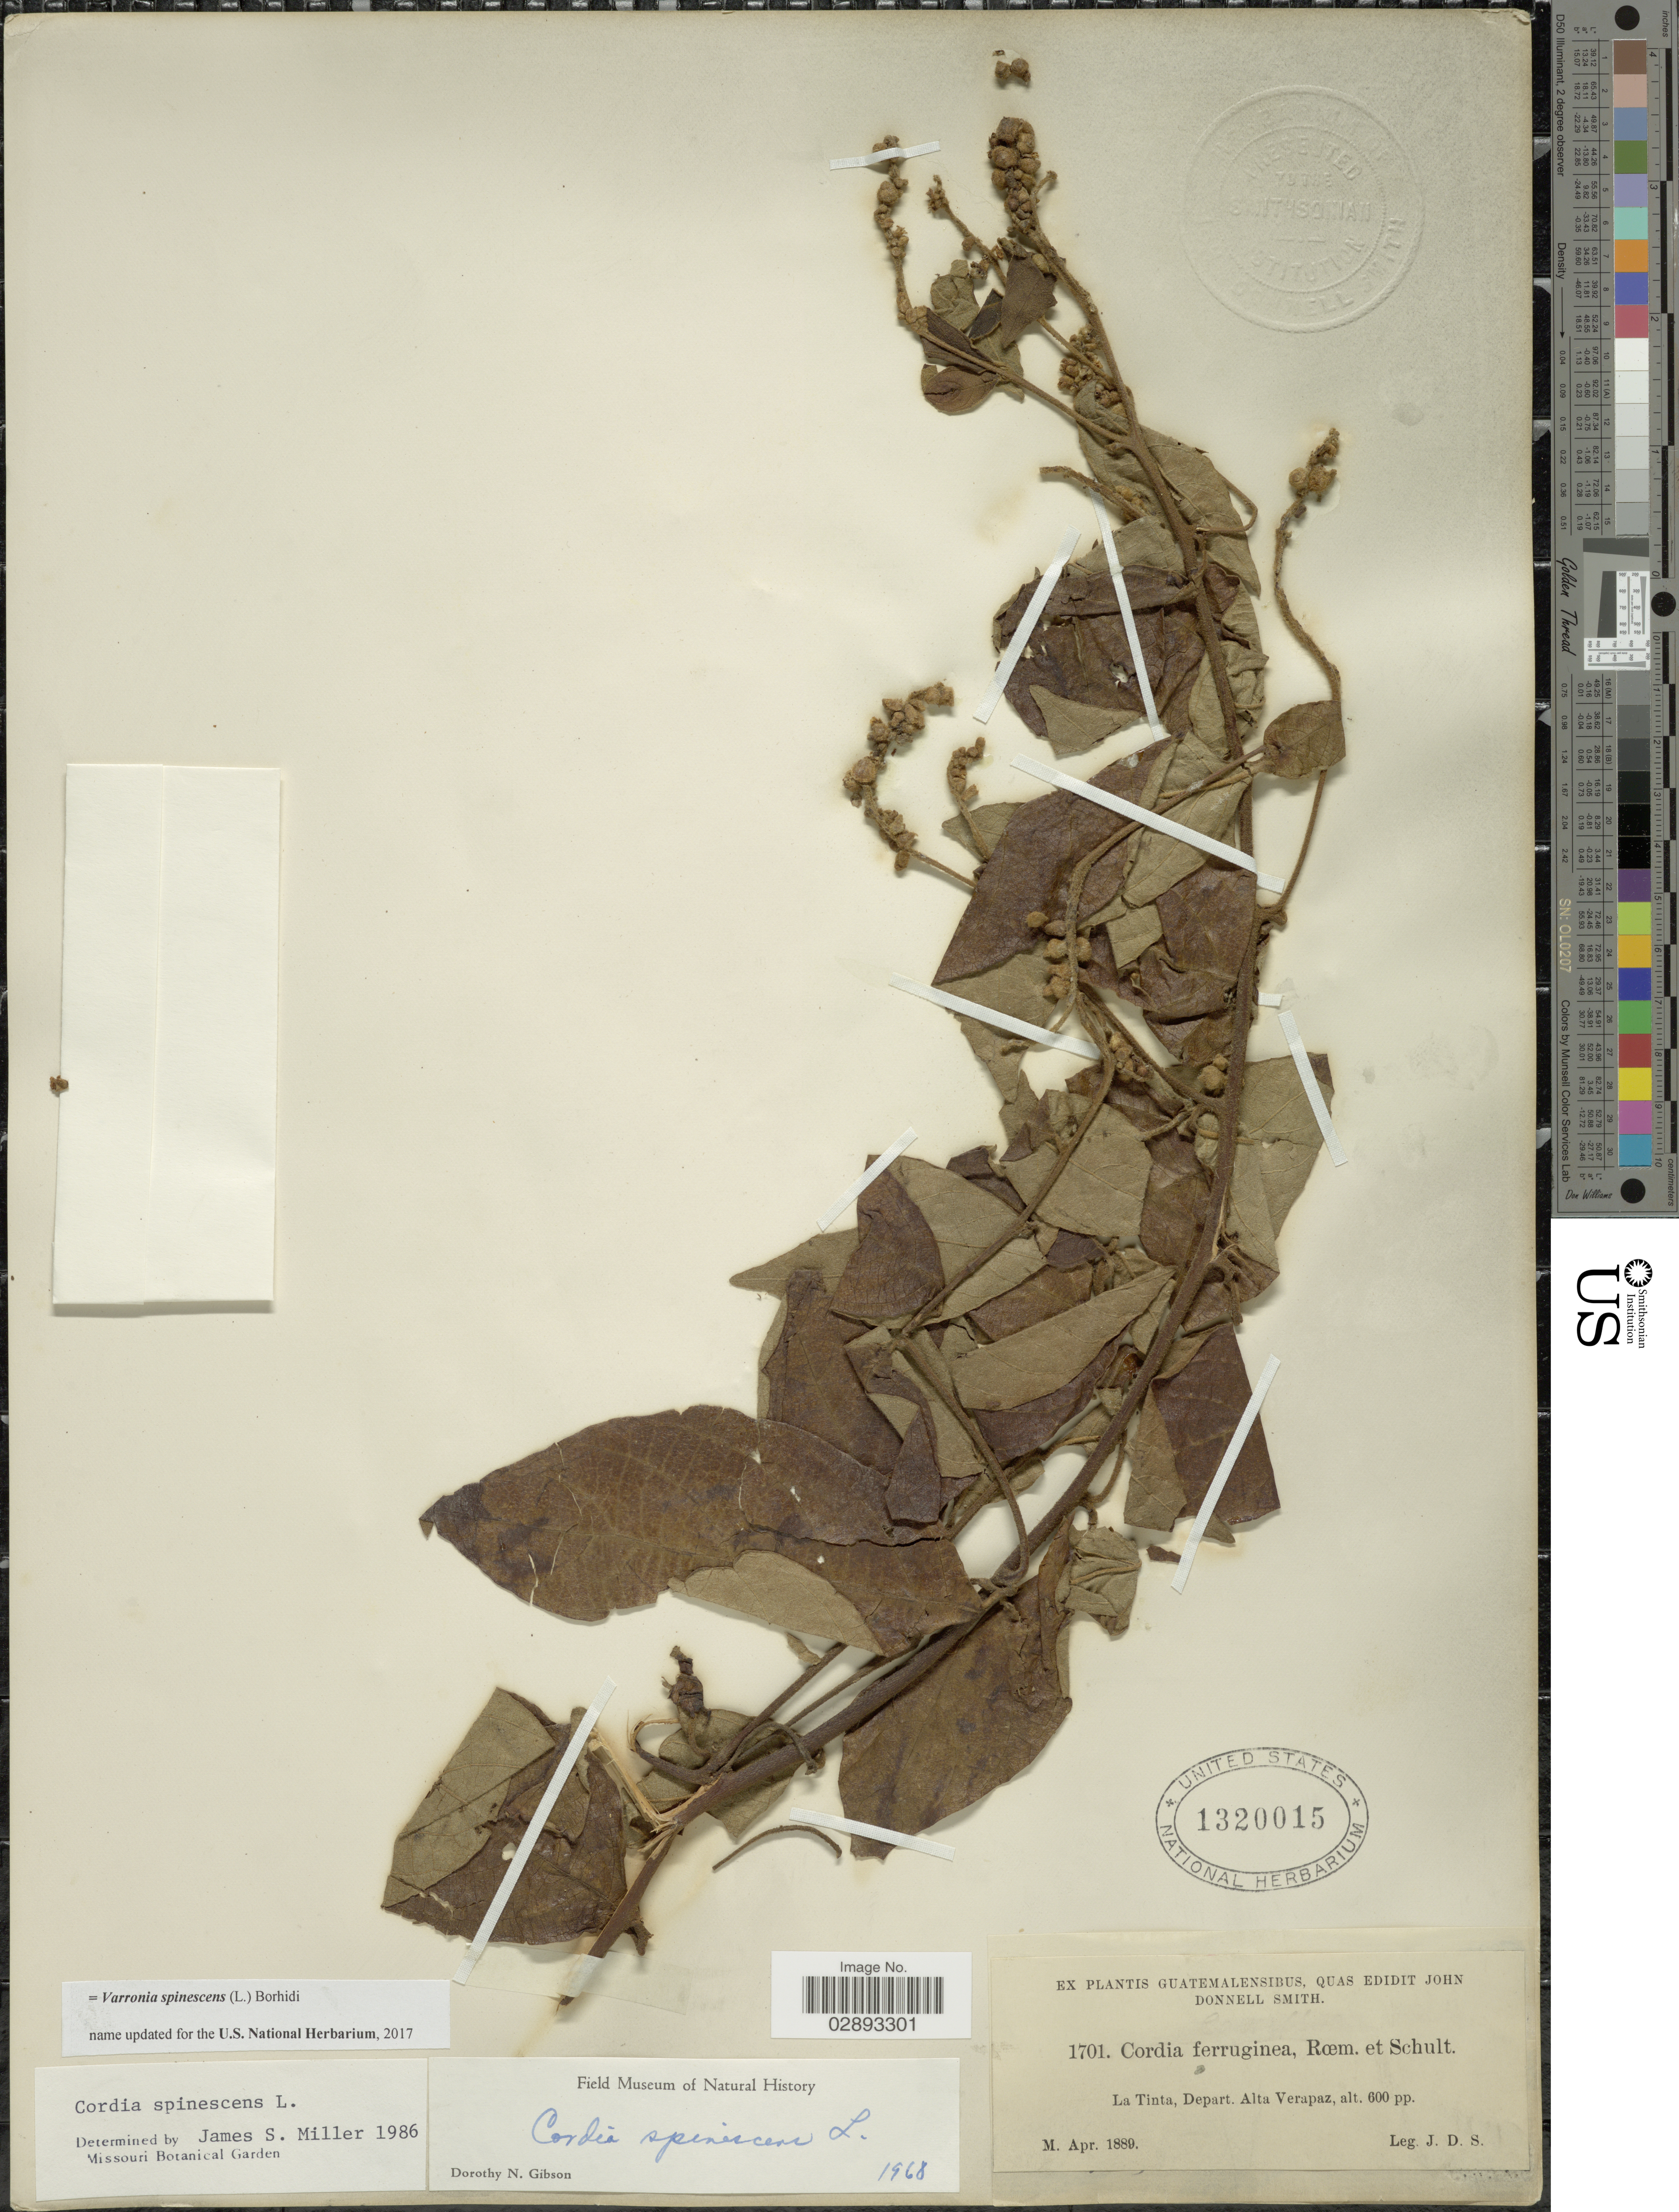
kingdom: Plantae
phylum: Tracheophyta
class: Magnoliopsida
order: Boraginales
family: Cordiaceae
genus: Varronia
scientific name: Varronia spinescens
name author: (L.) Borhidi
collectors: J. Donnell Smith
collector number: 1701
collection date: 1889-04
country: Guatemala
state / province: Alta Verapaz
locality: La Tinta, Depart. Alta Verapaz.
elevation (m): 183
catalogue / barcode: US 1320015